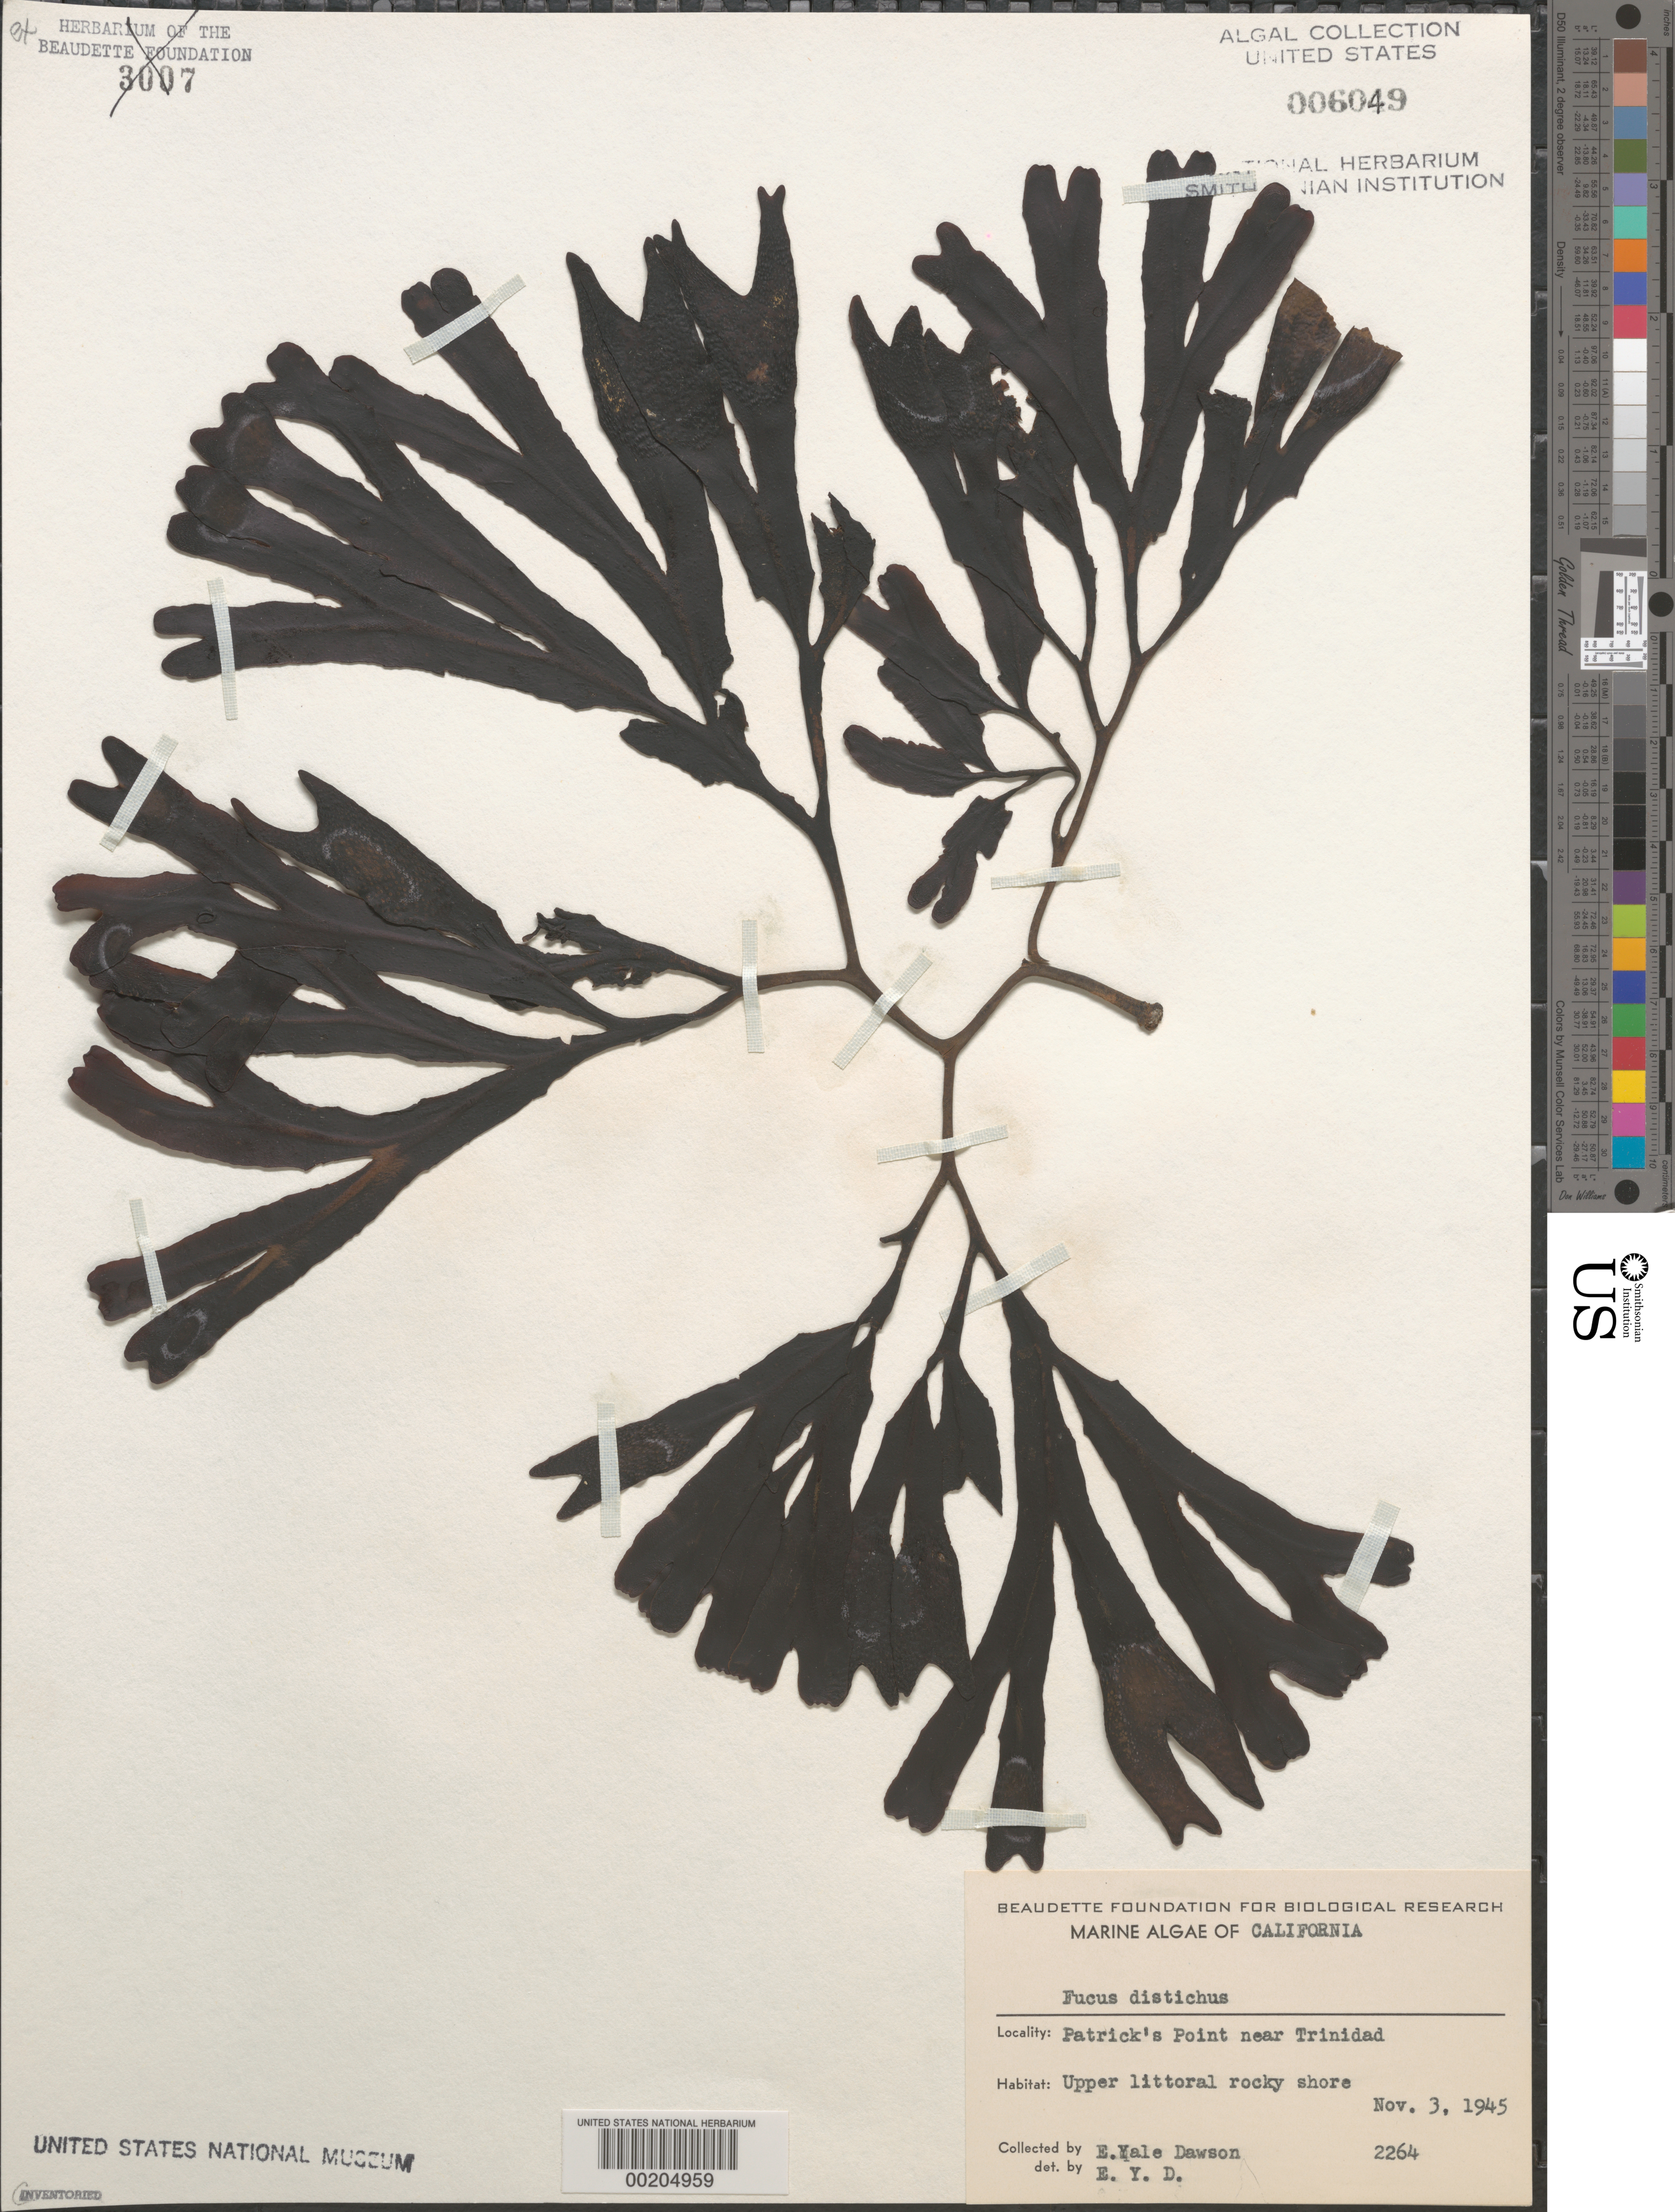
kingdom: Chromista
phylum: Ochrophyta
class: Phaeophyceae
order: Fucales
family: Fucaceae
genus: Fucus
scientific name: Fucus distichus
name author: L.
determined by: Dawson, E. Y.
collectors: E. Y. Dawson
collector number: EYD 2264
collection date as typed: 03 Nov 1945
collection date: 1945-11-03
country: United States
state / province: California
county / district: Humboldt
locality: Patrick's Point near Trinidad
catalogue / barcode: US 6049